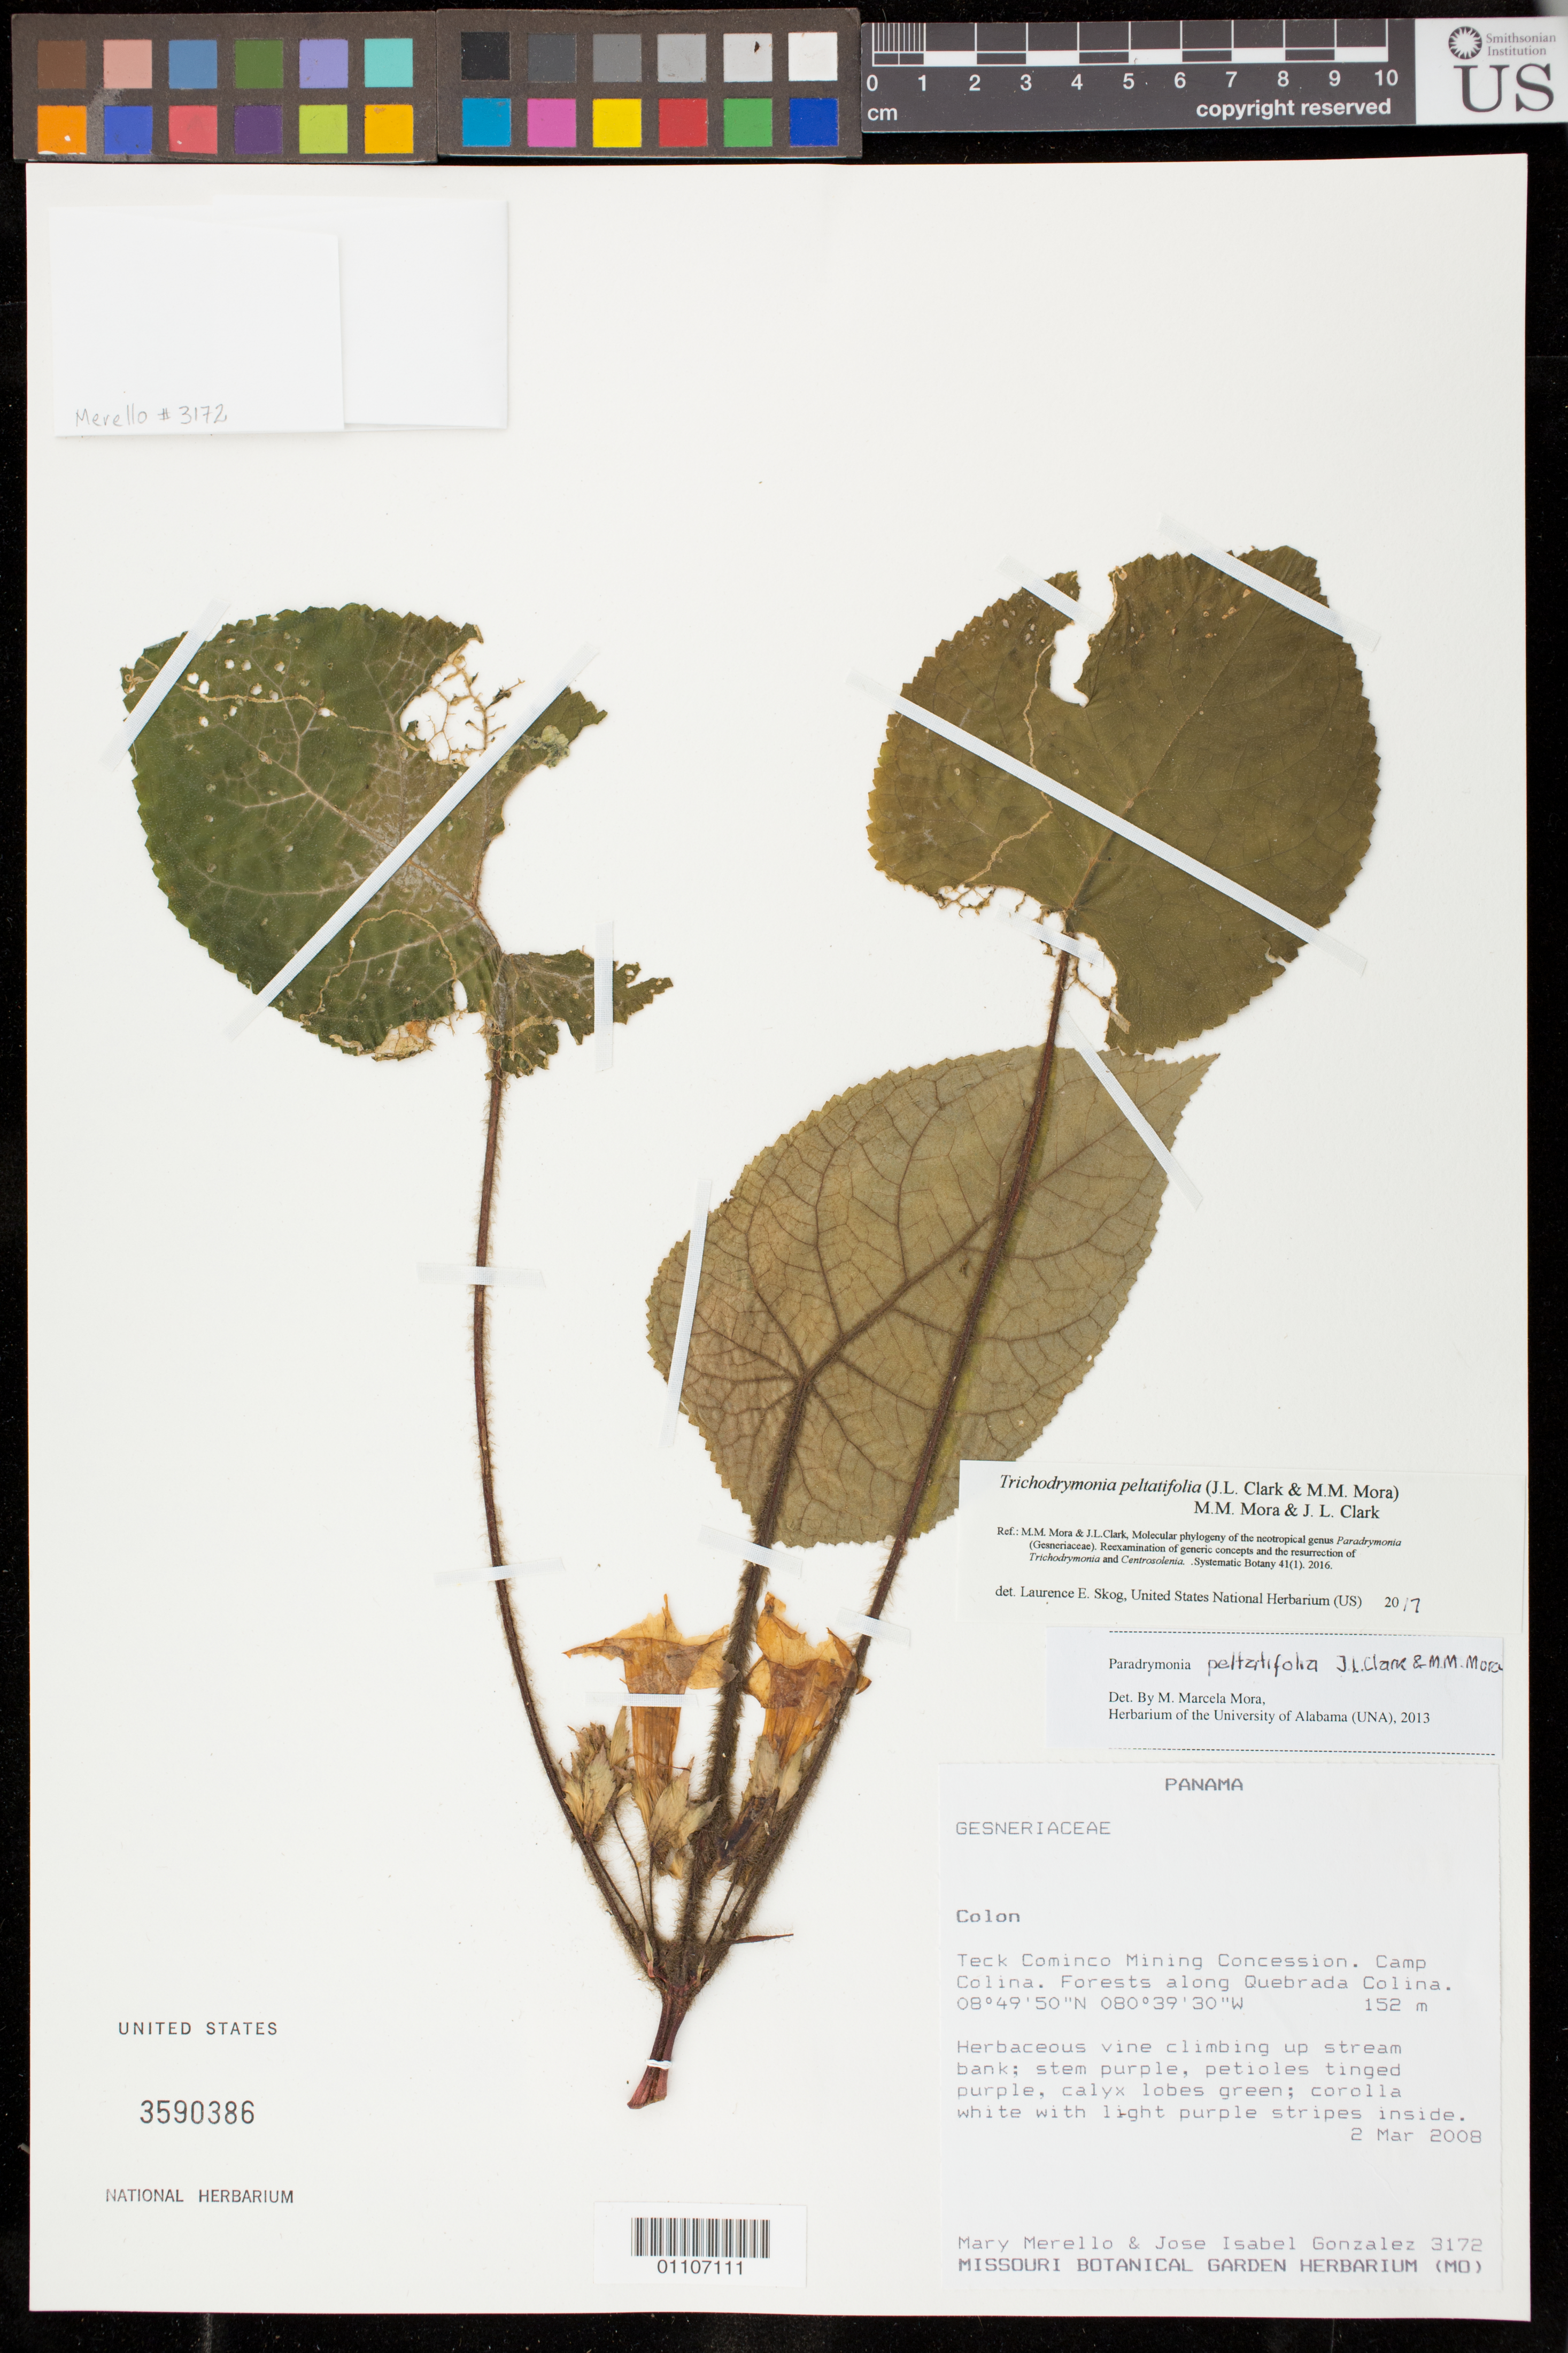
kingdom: Plantae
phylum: Tracheophyta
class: Magnoliopsida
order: Lamiales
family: Gesneriaceae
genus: Trichodrymonia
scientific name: Trichodrymonia peltatifolia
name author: (M.M. Mora & J.L. Clark) J.L. Clark & M.M. Mora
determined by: Skog, Laurence E.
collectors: M. Merello & J. Isabel Gonzalez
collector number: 3172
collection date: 2008-03-02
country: Panama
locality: Teck Cominco Mining Concession. Camp Colina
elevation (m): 152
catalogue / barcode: US 3590386